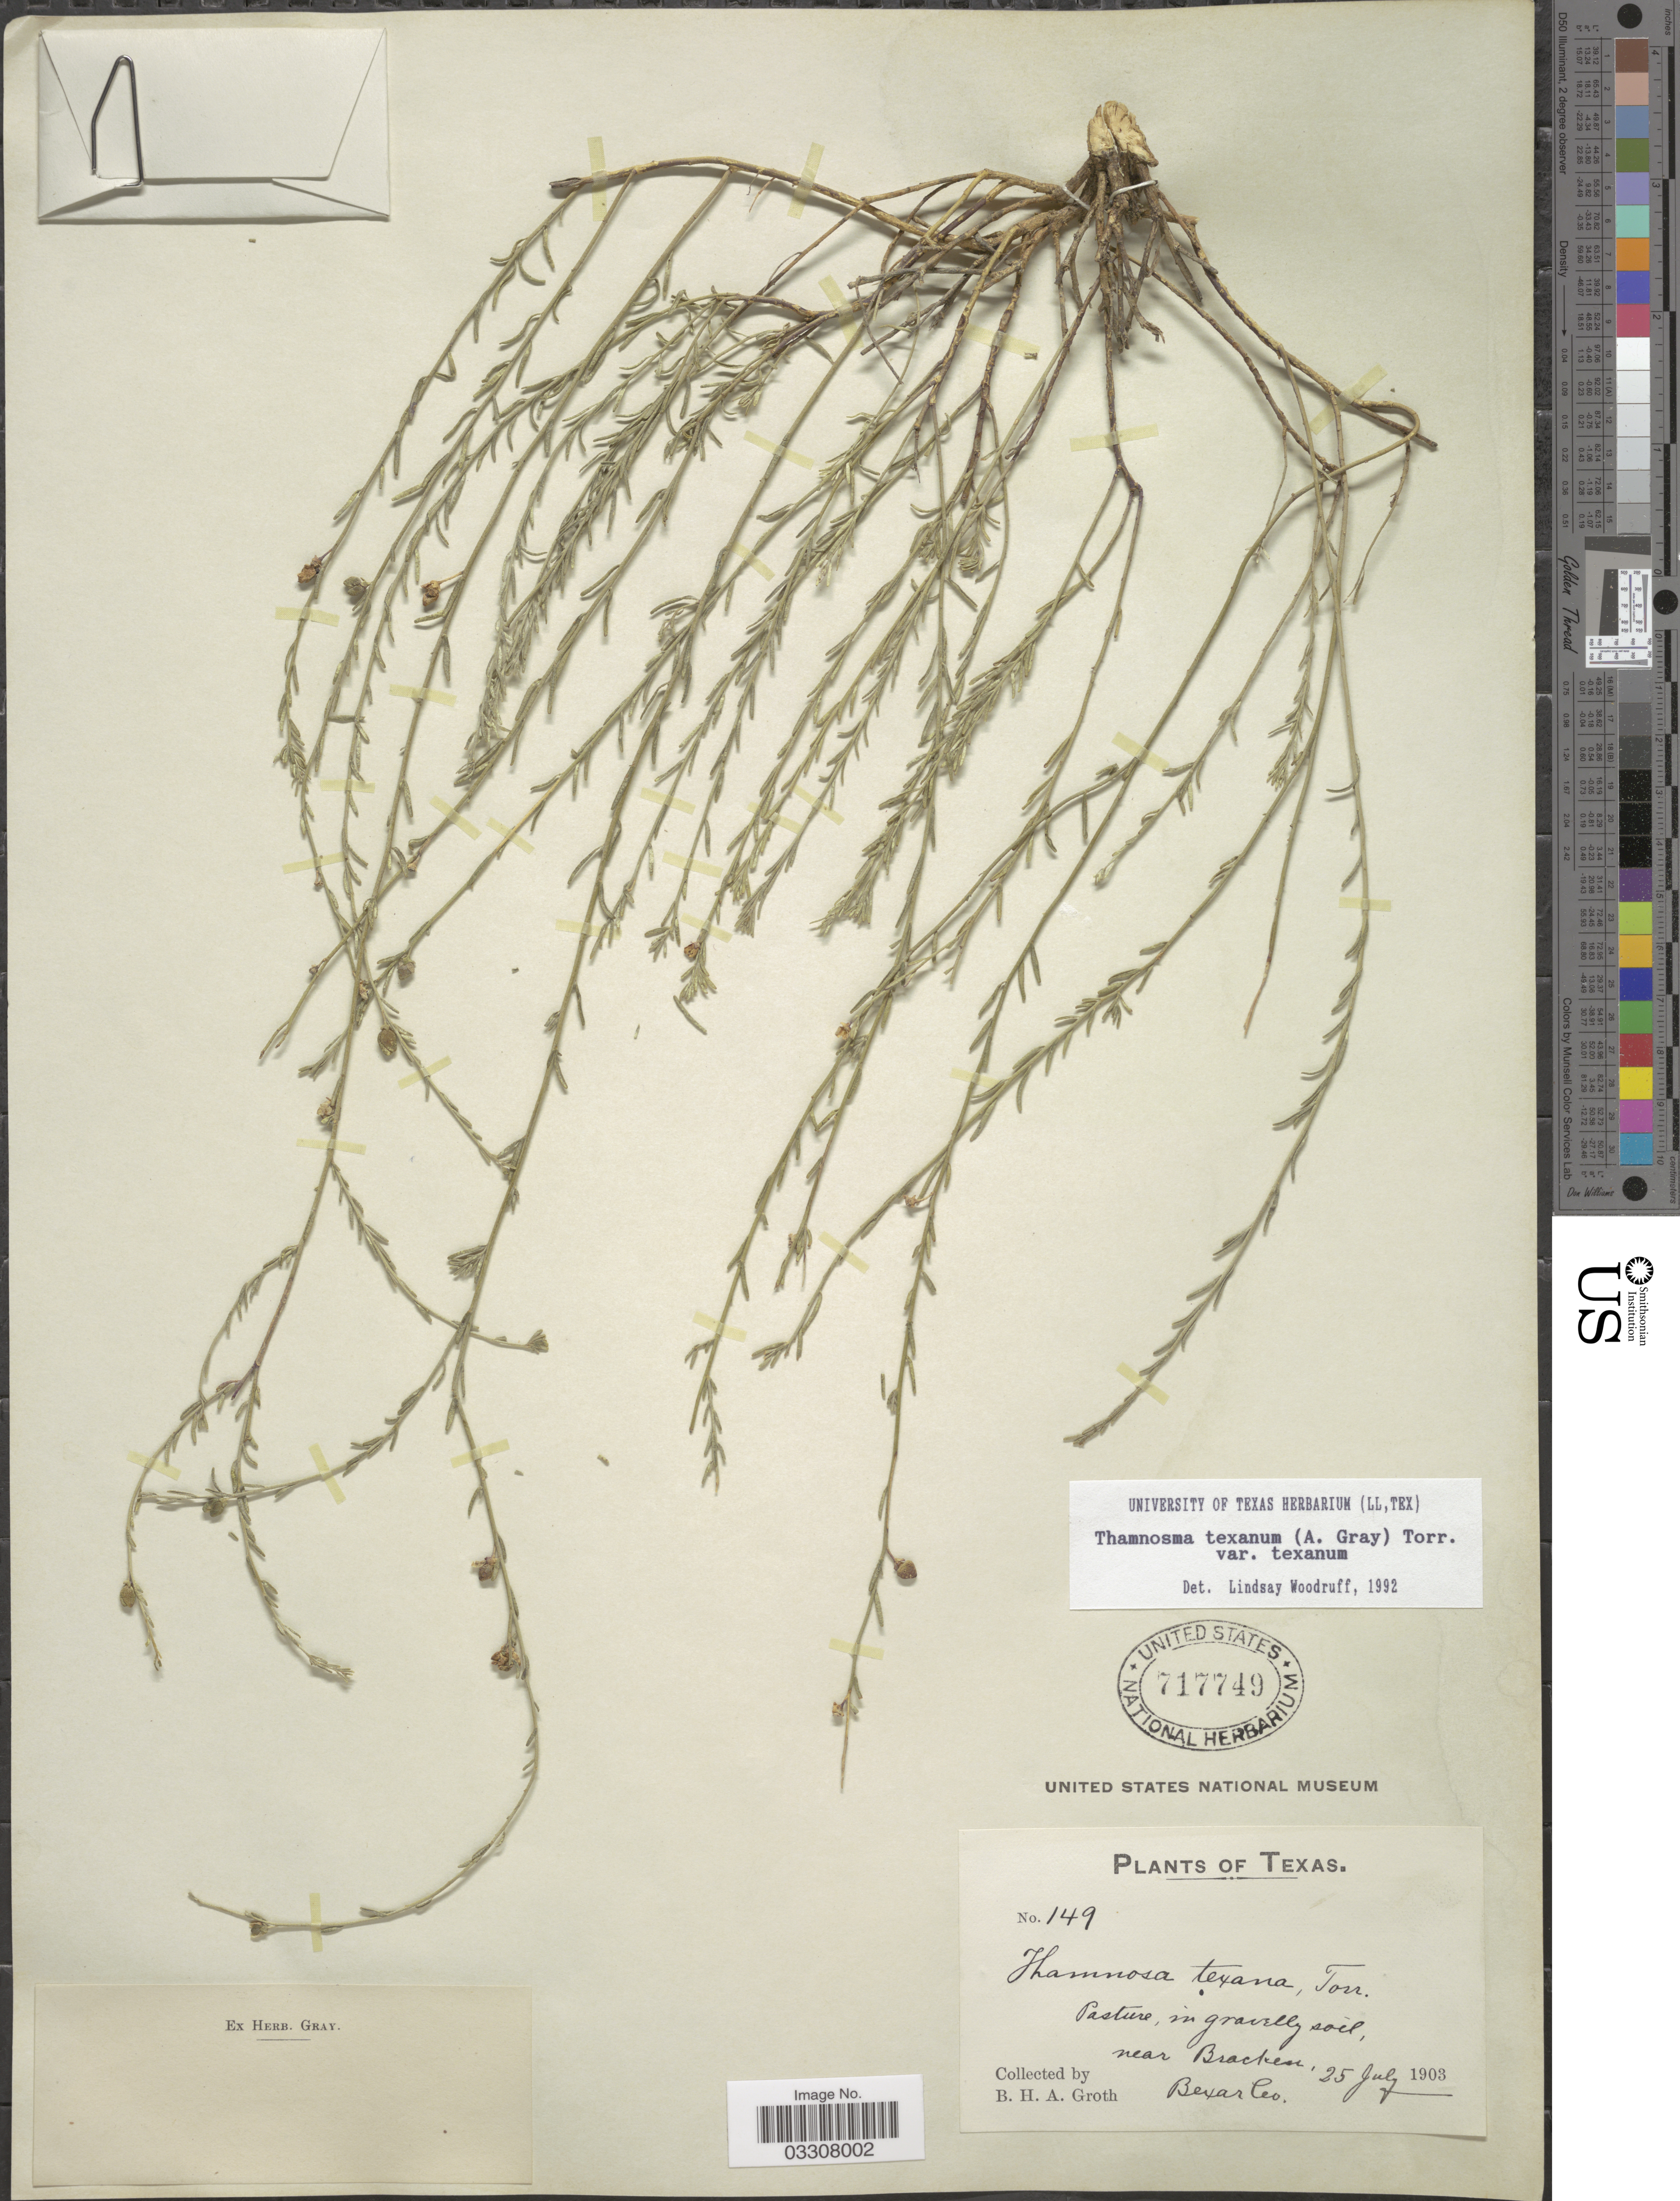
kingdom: Plantae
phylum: Tracheophyta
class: Magnoliopsida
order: Sapindales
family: Rutaceae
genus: Thamnosma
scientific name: Thamnosma texana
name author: (A. Gray) Torr.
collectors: B. Groth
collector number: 149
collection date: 1903-07-25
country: United States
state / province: Texas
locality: Pasture, near Bracken, Bexar Co.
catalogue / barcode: US 717749